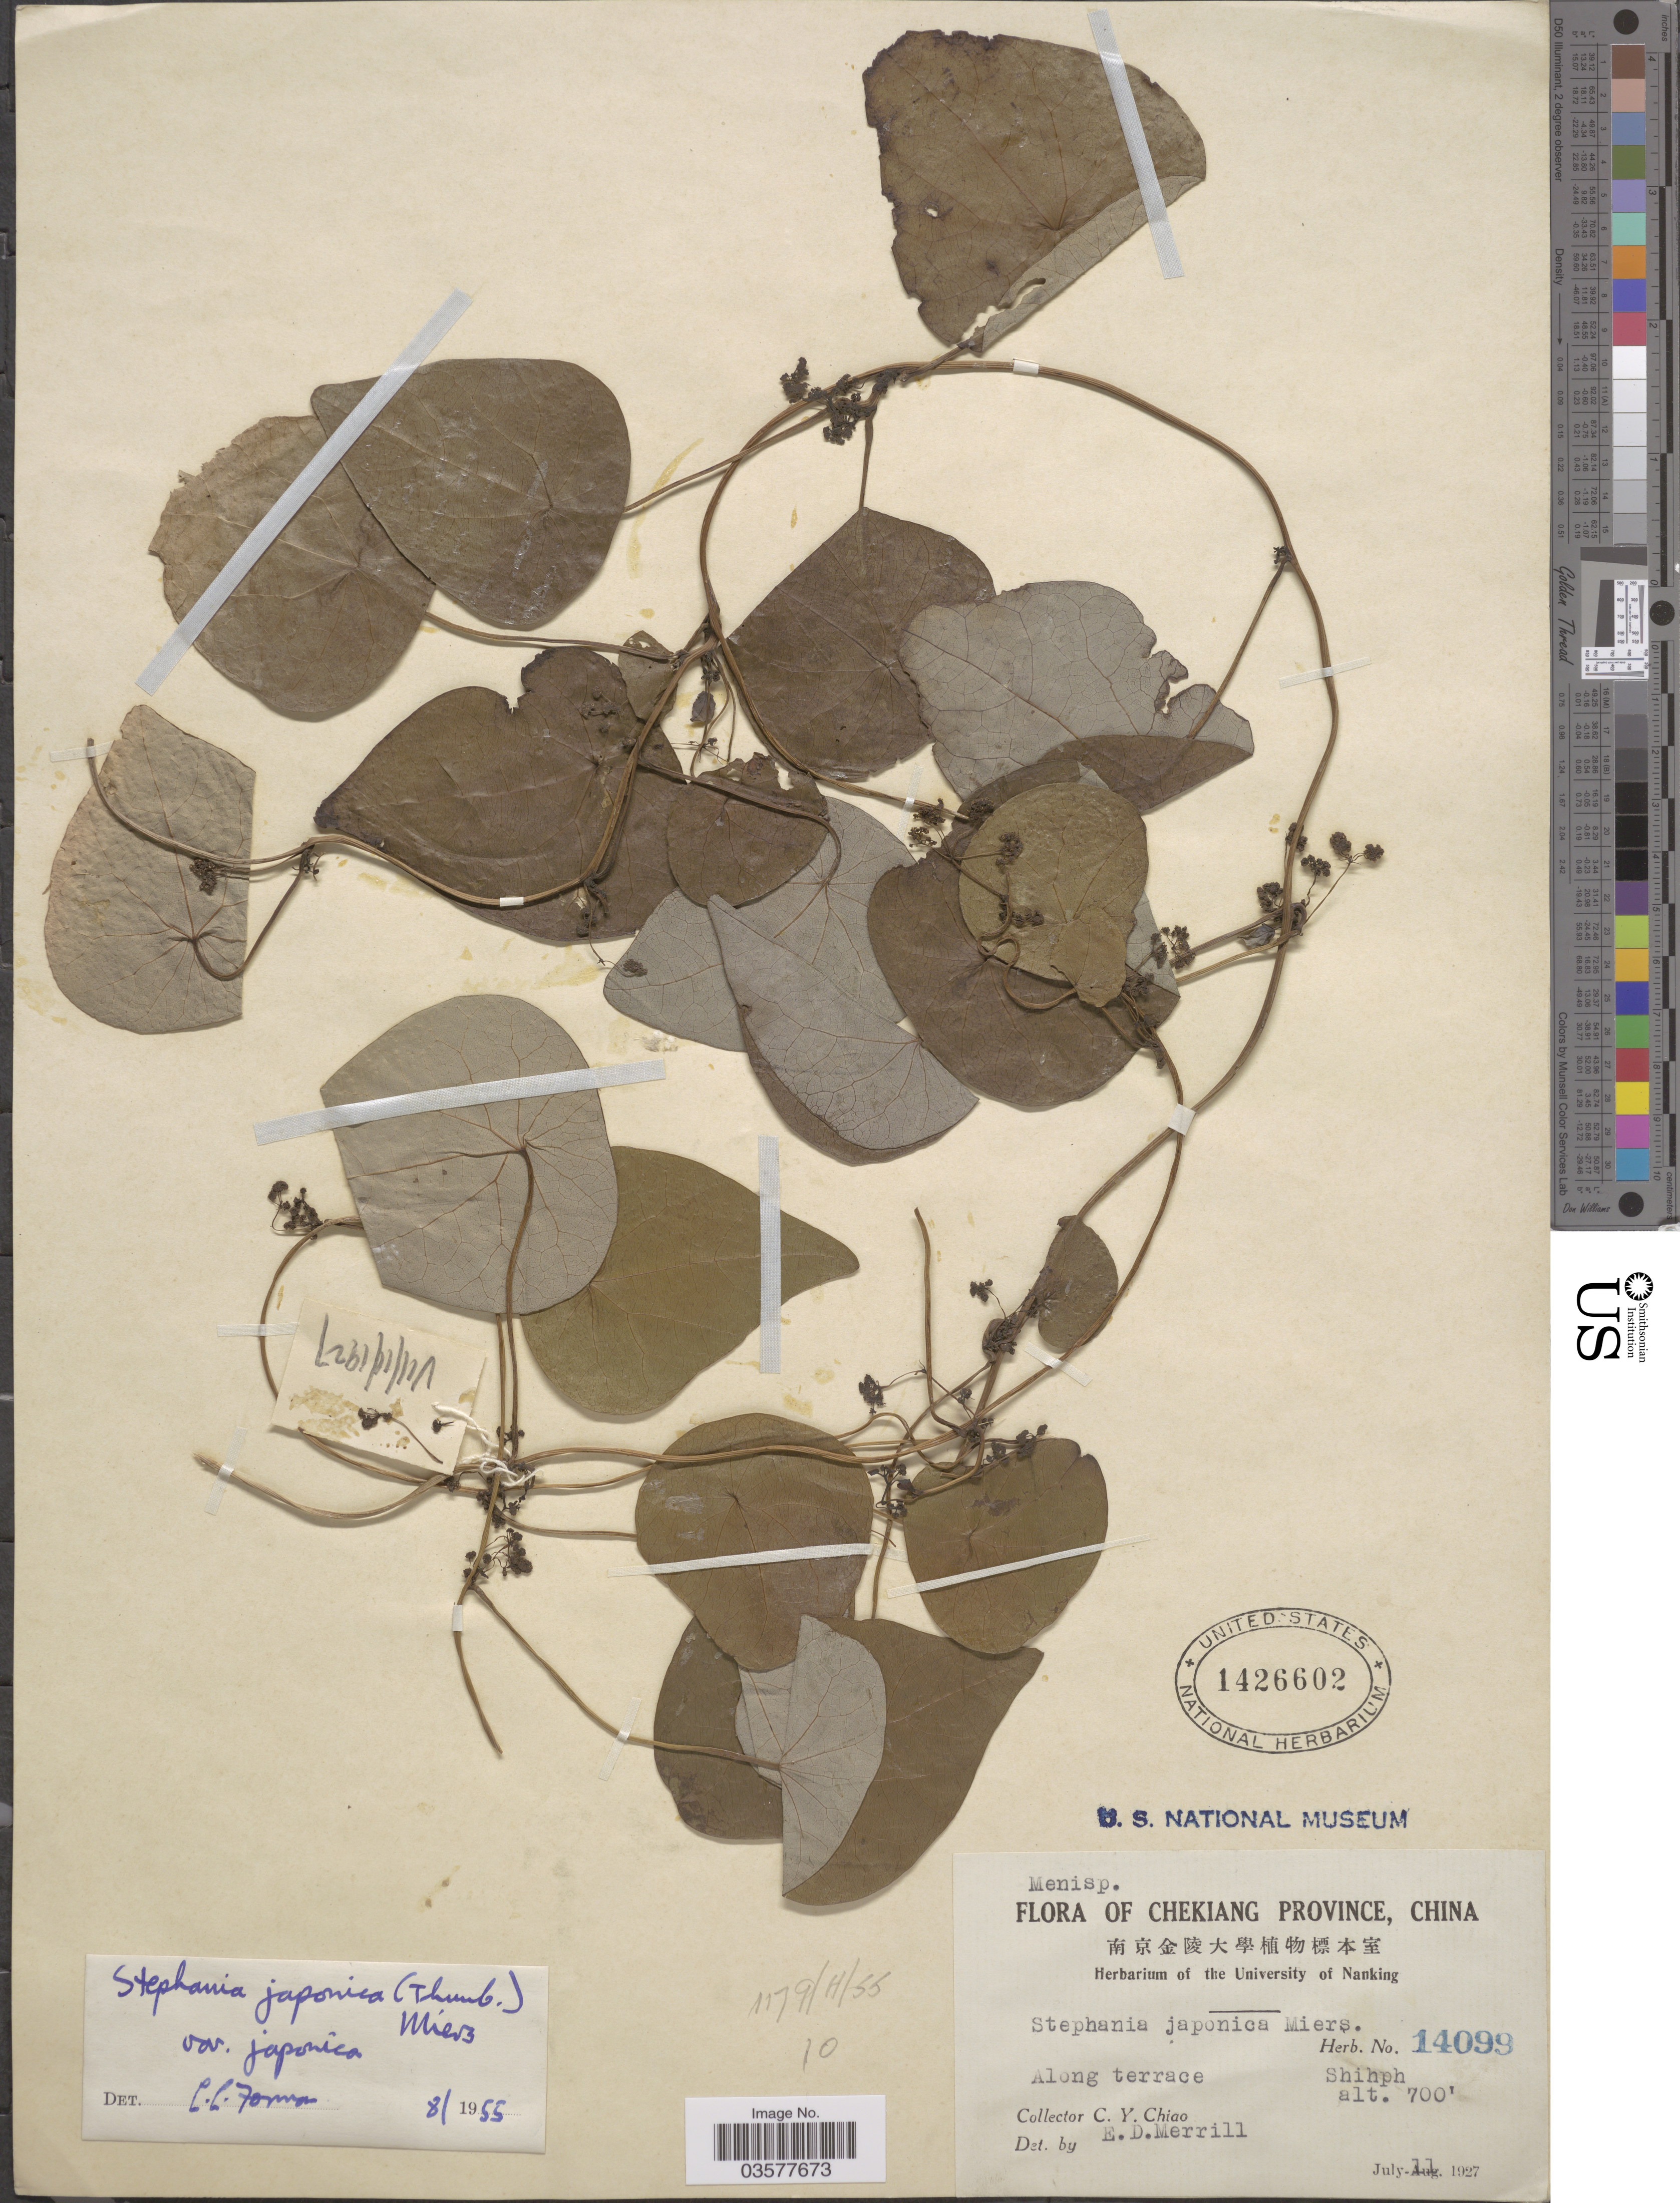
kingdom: Plantae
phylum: Tracheophyta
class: Magnoliopsida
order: Ranunculales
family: Menispermaceae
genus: Stephania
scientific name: Stephania japonica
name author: (Thunb.) Miers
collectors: C. Y. Chiao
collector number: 14099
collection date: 1927-07-11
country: China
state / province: Zhejiang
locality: Chekiang Province. Along terrace. Shihph.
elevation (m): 213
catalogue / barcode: US 1426602